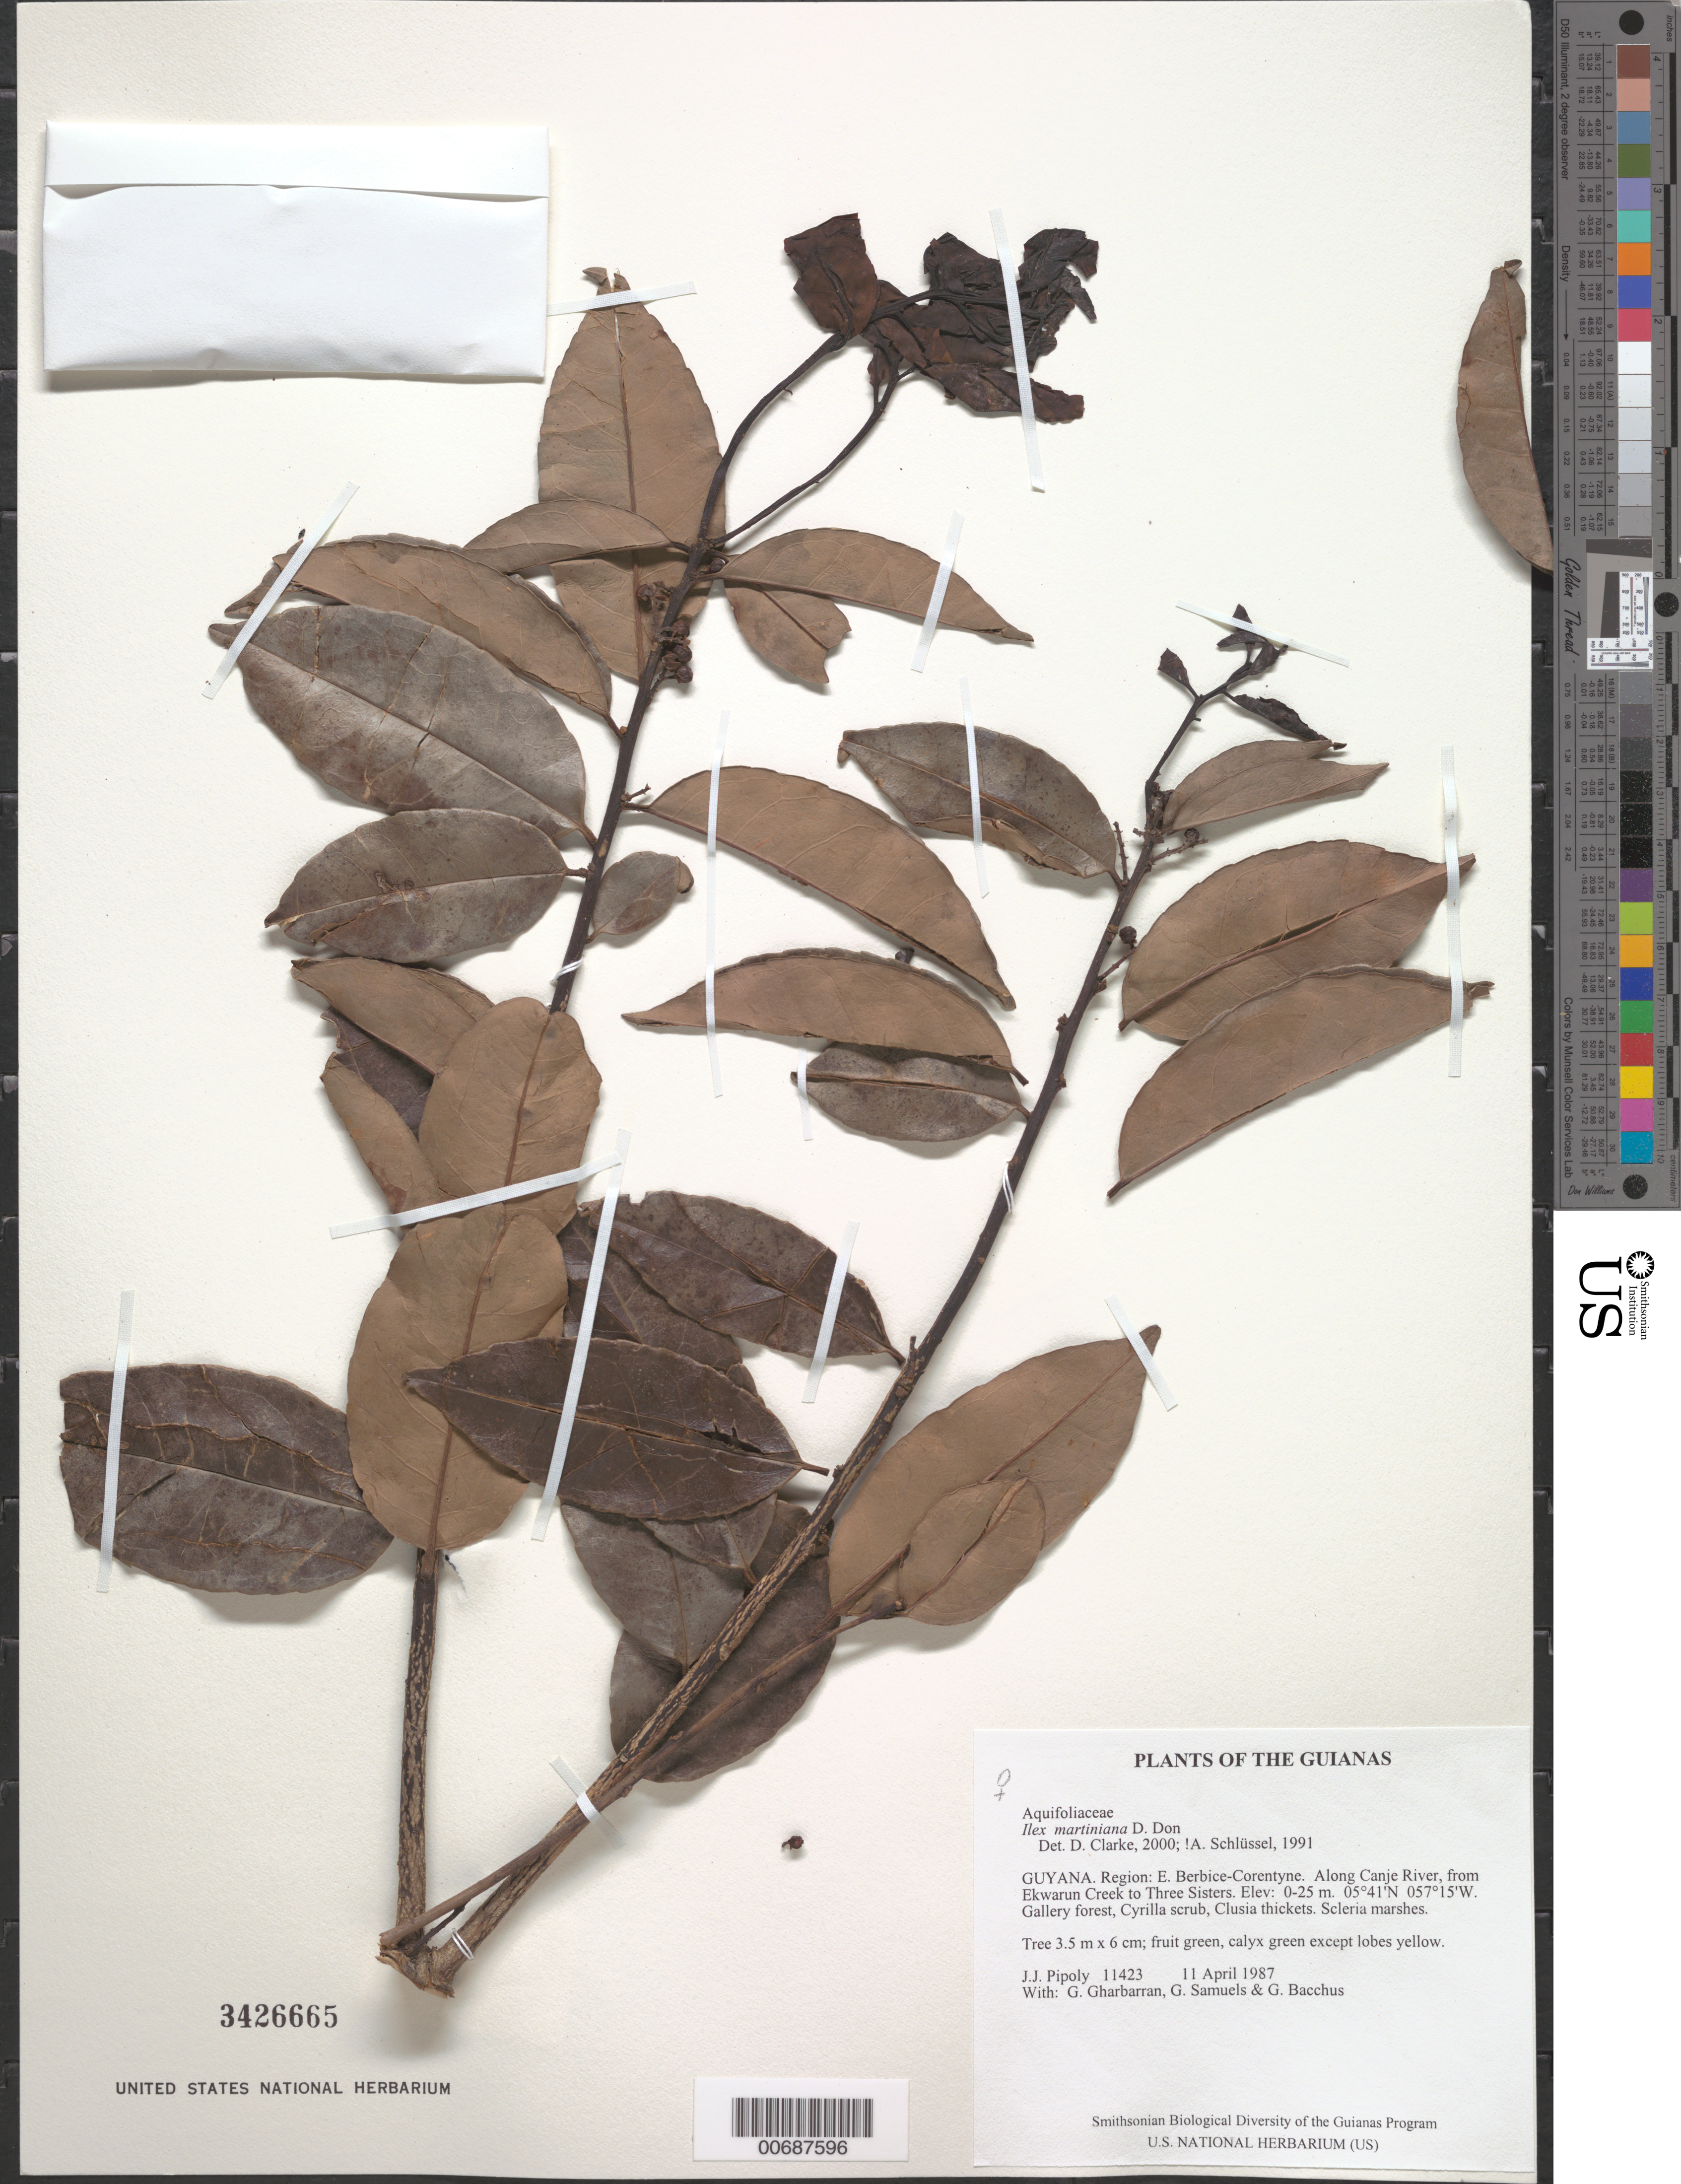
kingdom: Plantae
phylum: Tracheophyta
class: Magnoliopsida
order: Aquifoliales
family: Aquifoliaceae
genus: Ilex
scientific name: Ilex martiniana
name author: D. Don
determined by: Schlüssel, A.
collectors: J. J. Pipoly, G. Gharbarran, G. Samuels & G. Bacchus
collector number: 11423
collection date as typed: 11 April 1987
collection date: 1987-04-11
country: Guyana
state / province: E. Berbice-Corentyne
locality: Along Canje River, from Ekwarun Creek to Three Sisters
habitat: Gallery forest, Cyrilla scrub, Clusia thickets. Scleria marshes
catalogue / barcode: US 3426665